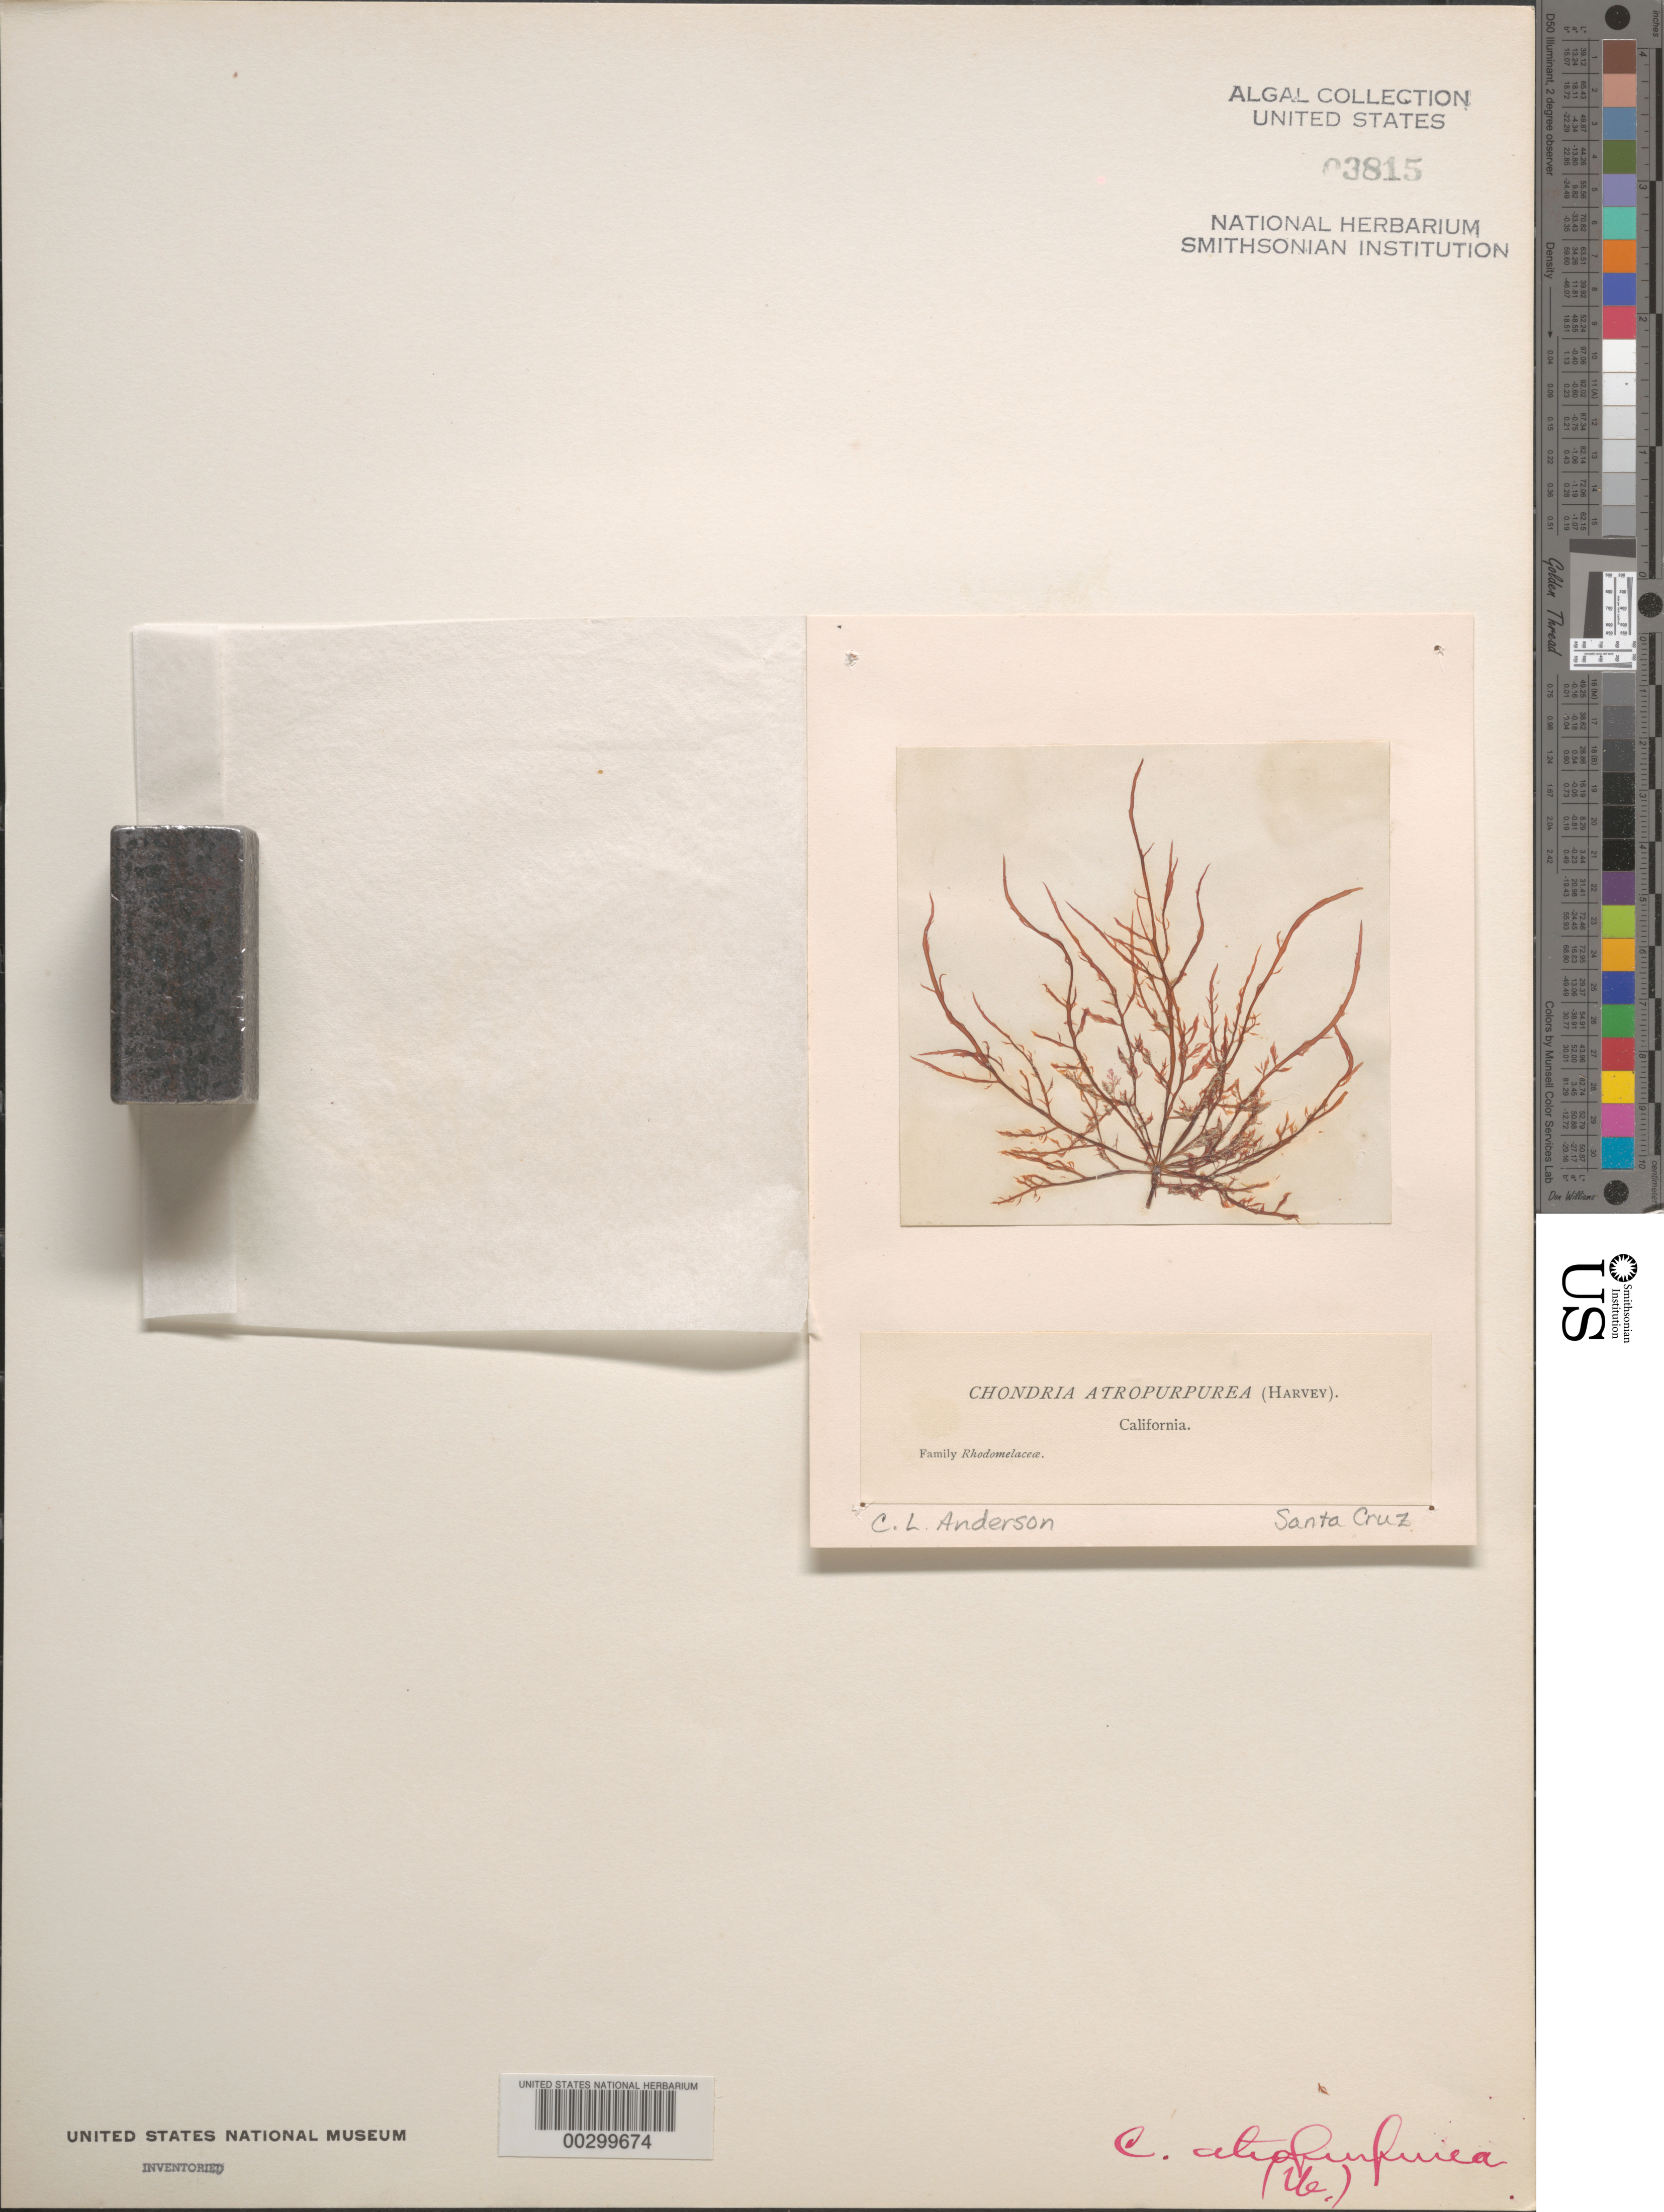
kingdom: Plantae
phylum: Rhodophyta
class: Florideophyceae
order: Ceramiales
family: Rhodomelaceae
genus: Chondria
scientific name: Chondria atropurpurea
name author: Harv.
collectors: C. L. Anderson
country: United States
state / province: California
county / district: Santa Cruz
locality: Santa Cruz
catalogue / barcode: US 3815